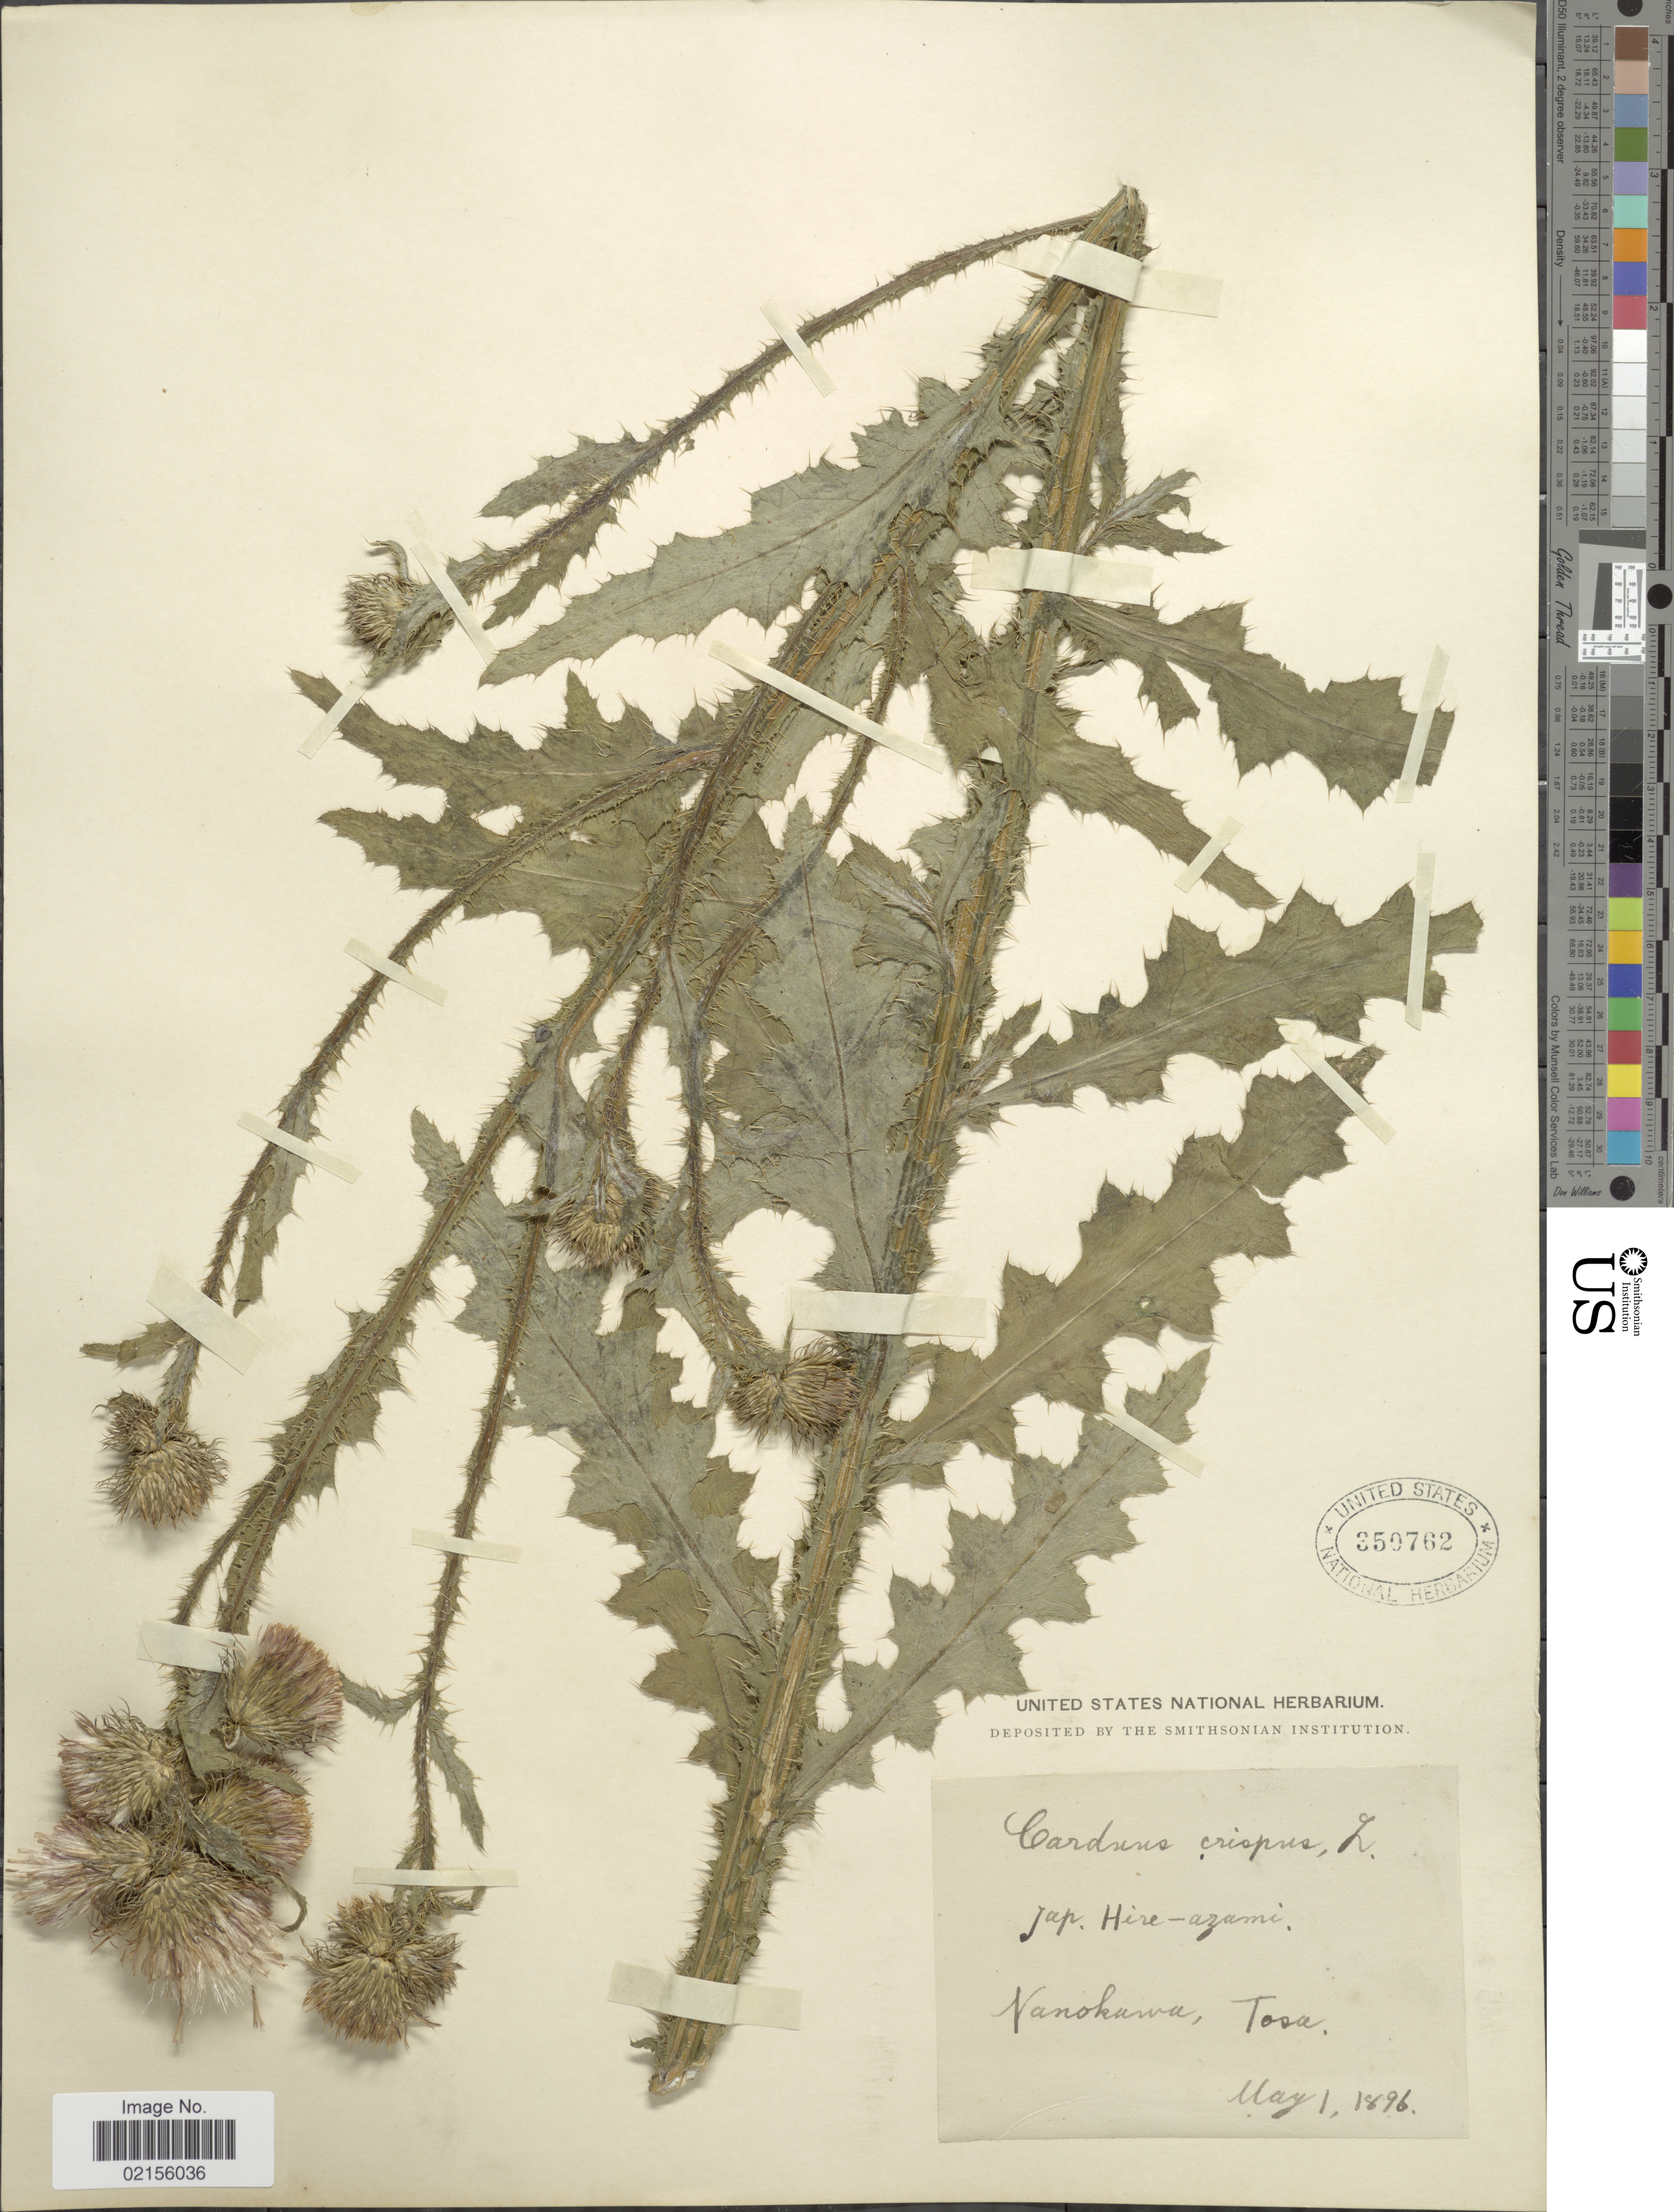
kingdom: Plantae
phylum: Tracheophyta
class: Magnoliopsida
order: Asterales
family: Asteraceae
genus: Carduus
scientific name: Carduus crispus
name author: L.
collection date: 1896-05-01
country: Japan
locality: Nanokawa, Tosa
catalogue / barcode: US 350762